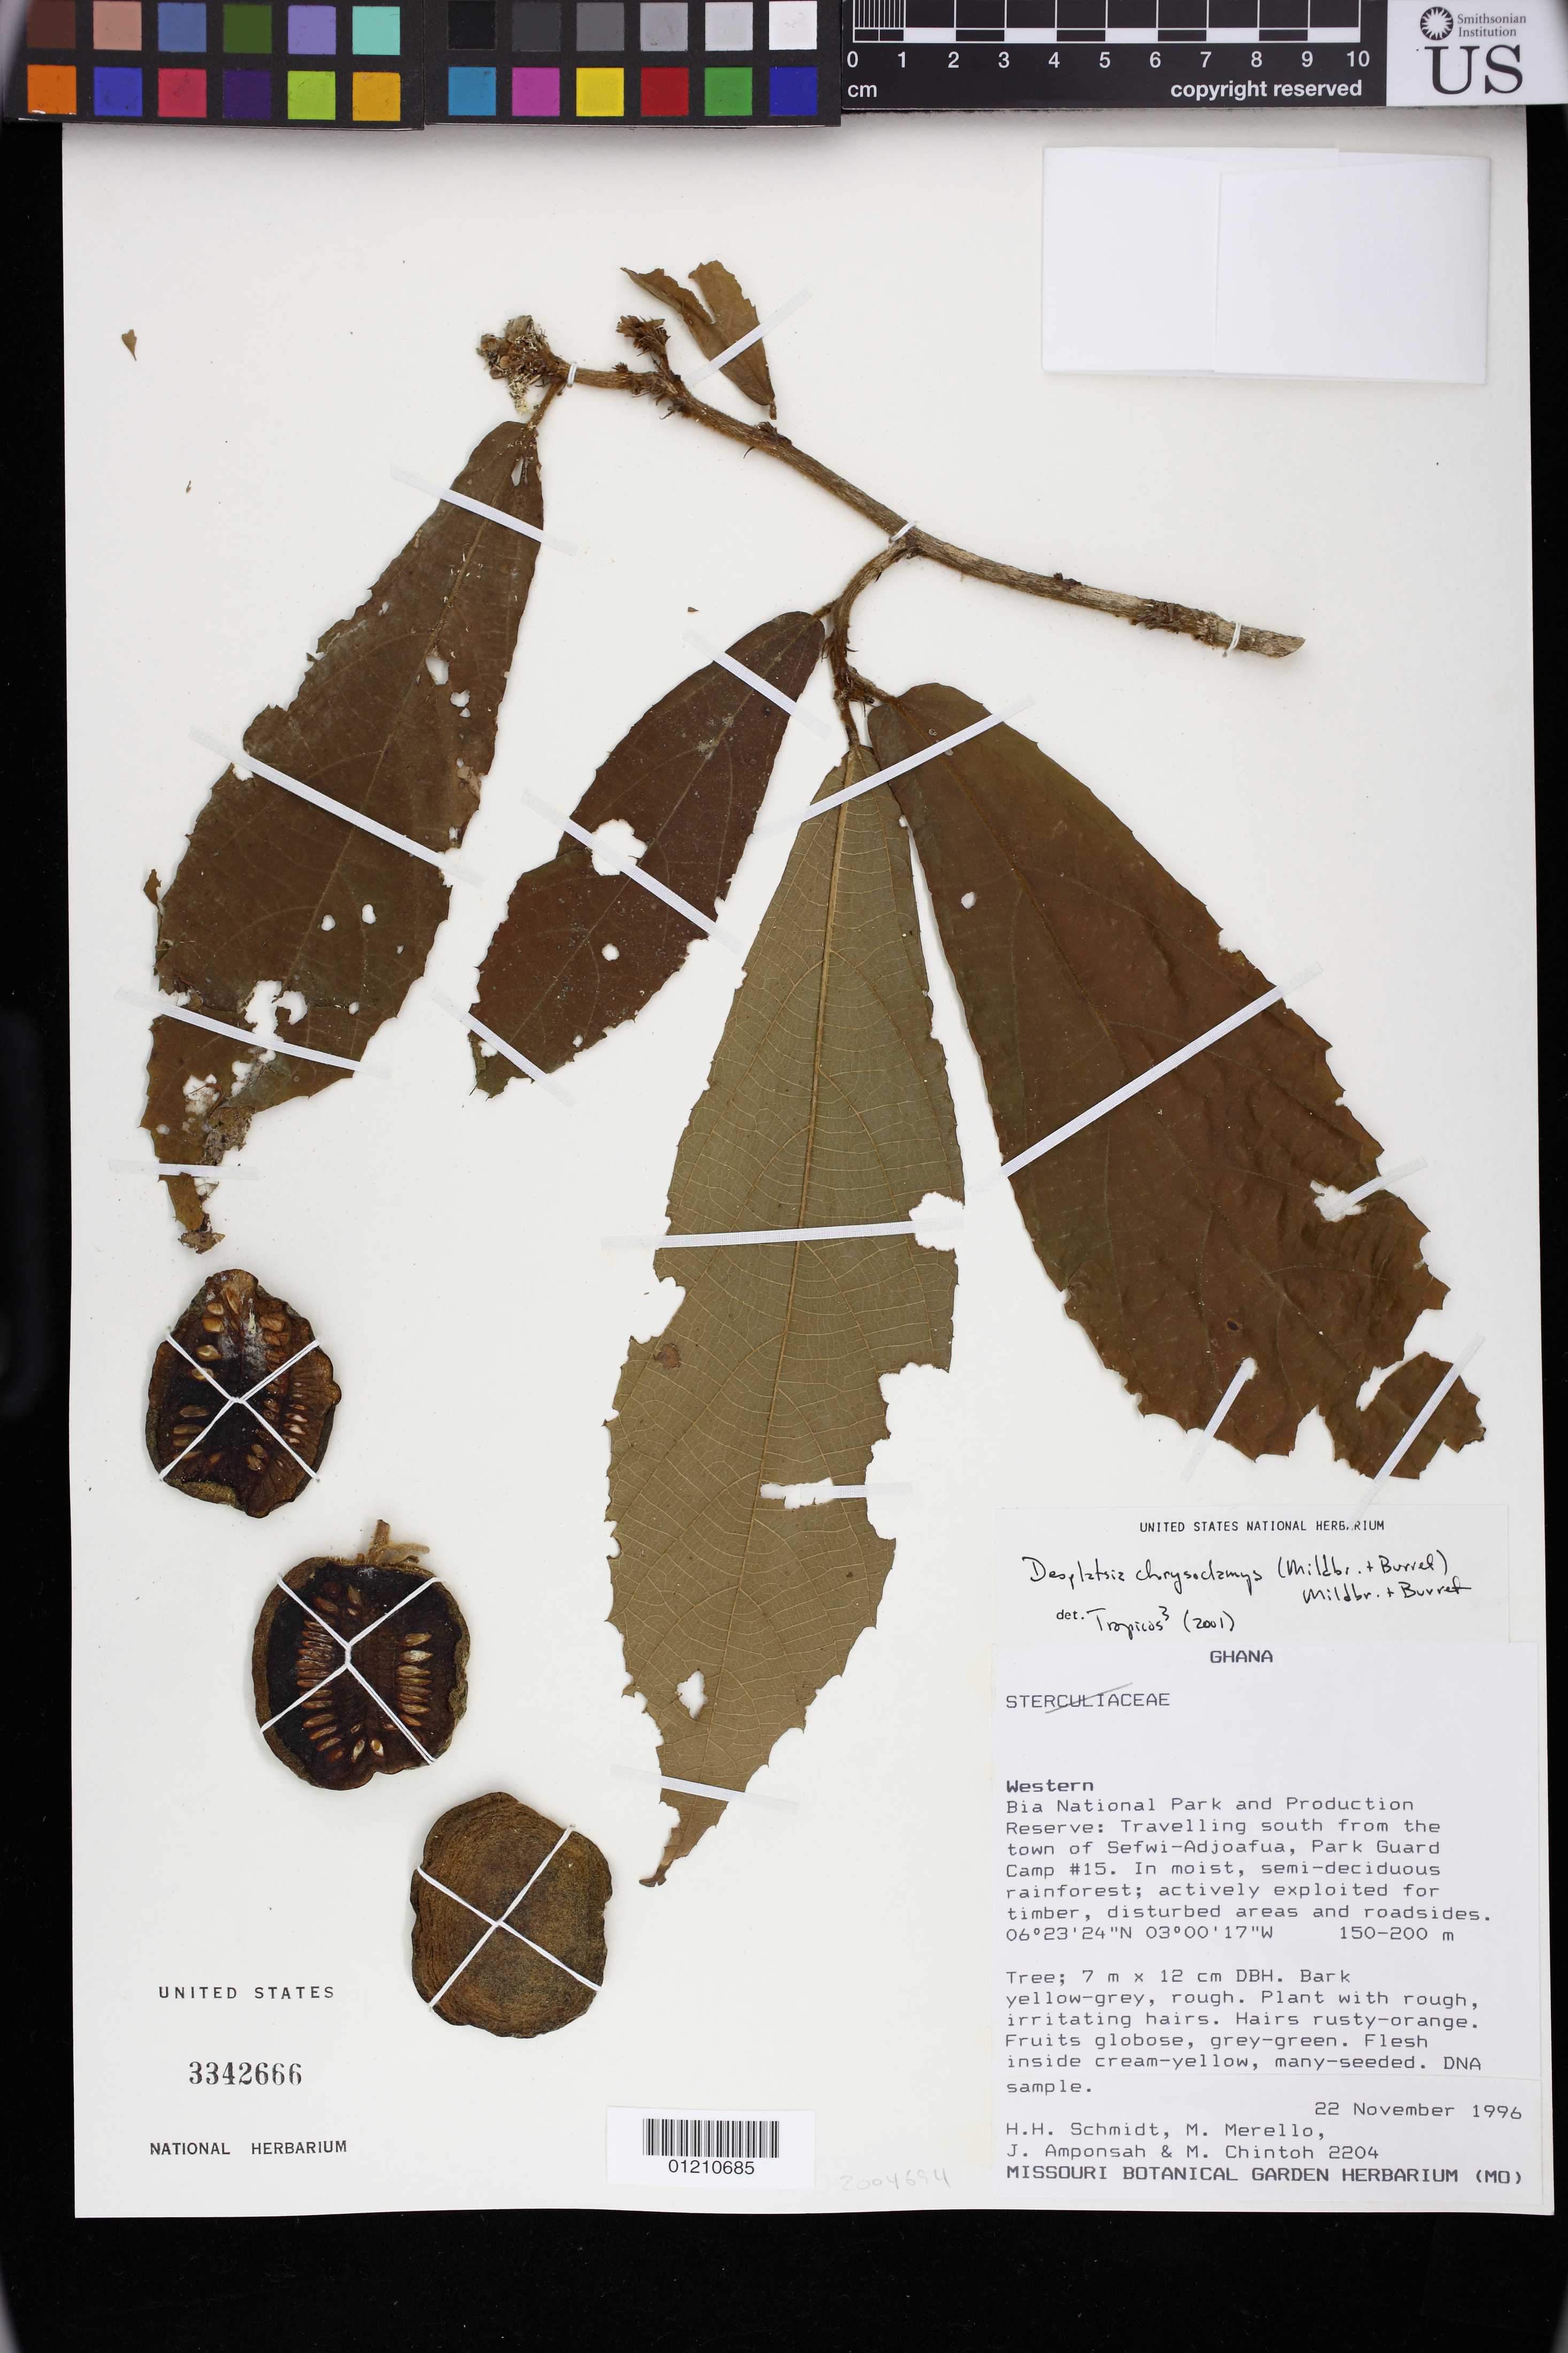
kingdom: Plantae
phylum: Tracheophyta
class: Magnoliopsida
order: Malvales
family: Malvaceae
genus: Desplatsia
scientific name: Desplatsia chrysochlamys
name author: Mildbr. & Burret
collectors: H. H. Schmidt, M. Merello, J. Amponsah & M. Chintoh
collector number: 2204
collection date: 1996-11-22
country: Ghana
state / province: Western North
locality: Bia National Park and Production Reserve: Travelling south from the town of Sefwi-Adjoafua, Park Guard Gamp #15.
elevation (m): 150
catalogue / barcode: US 3342666